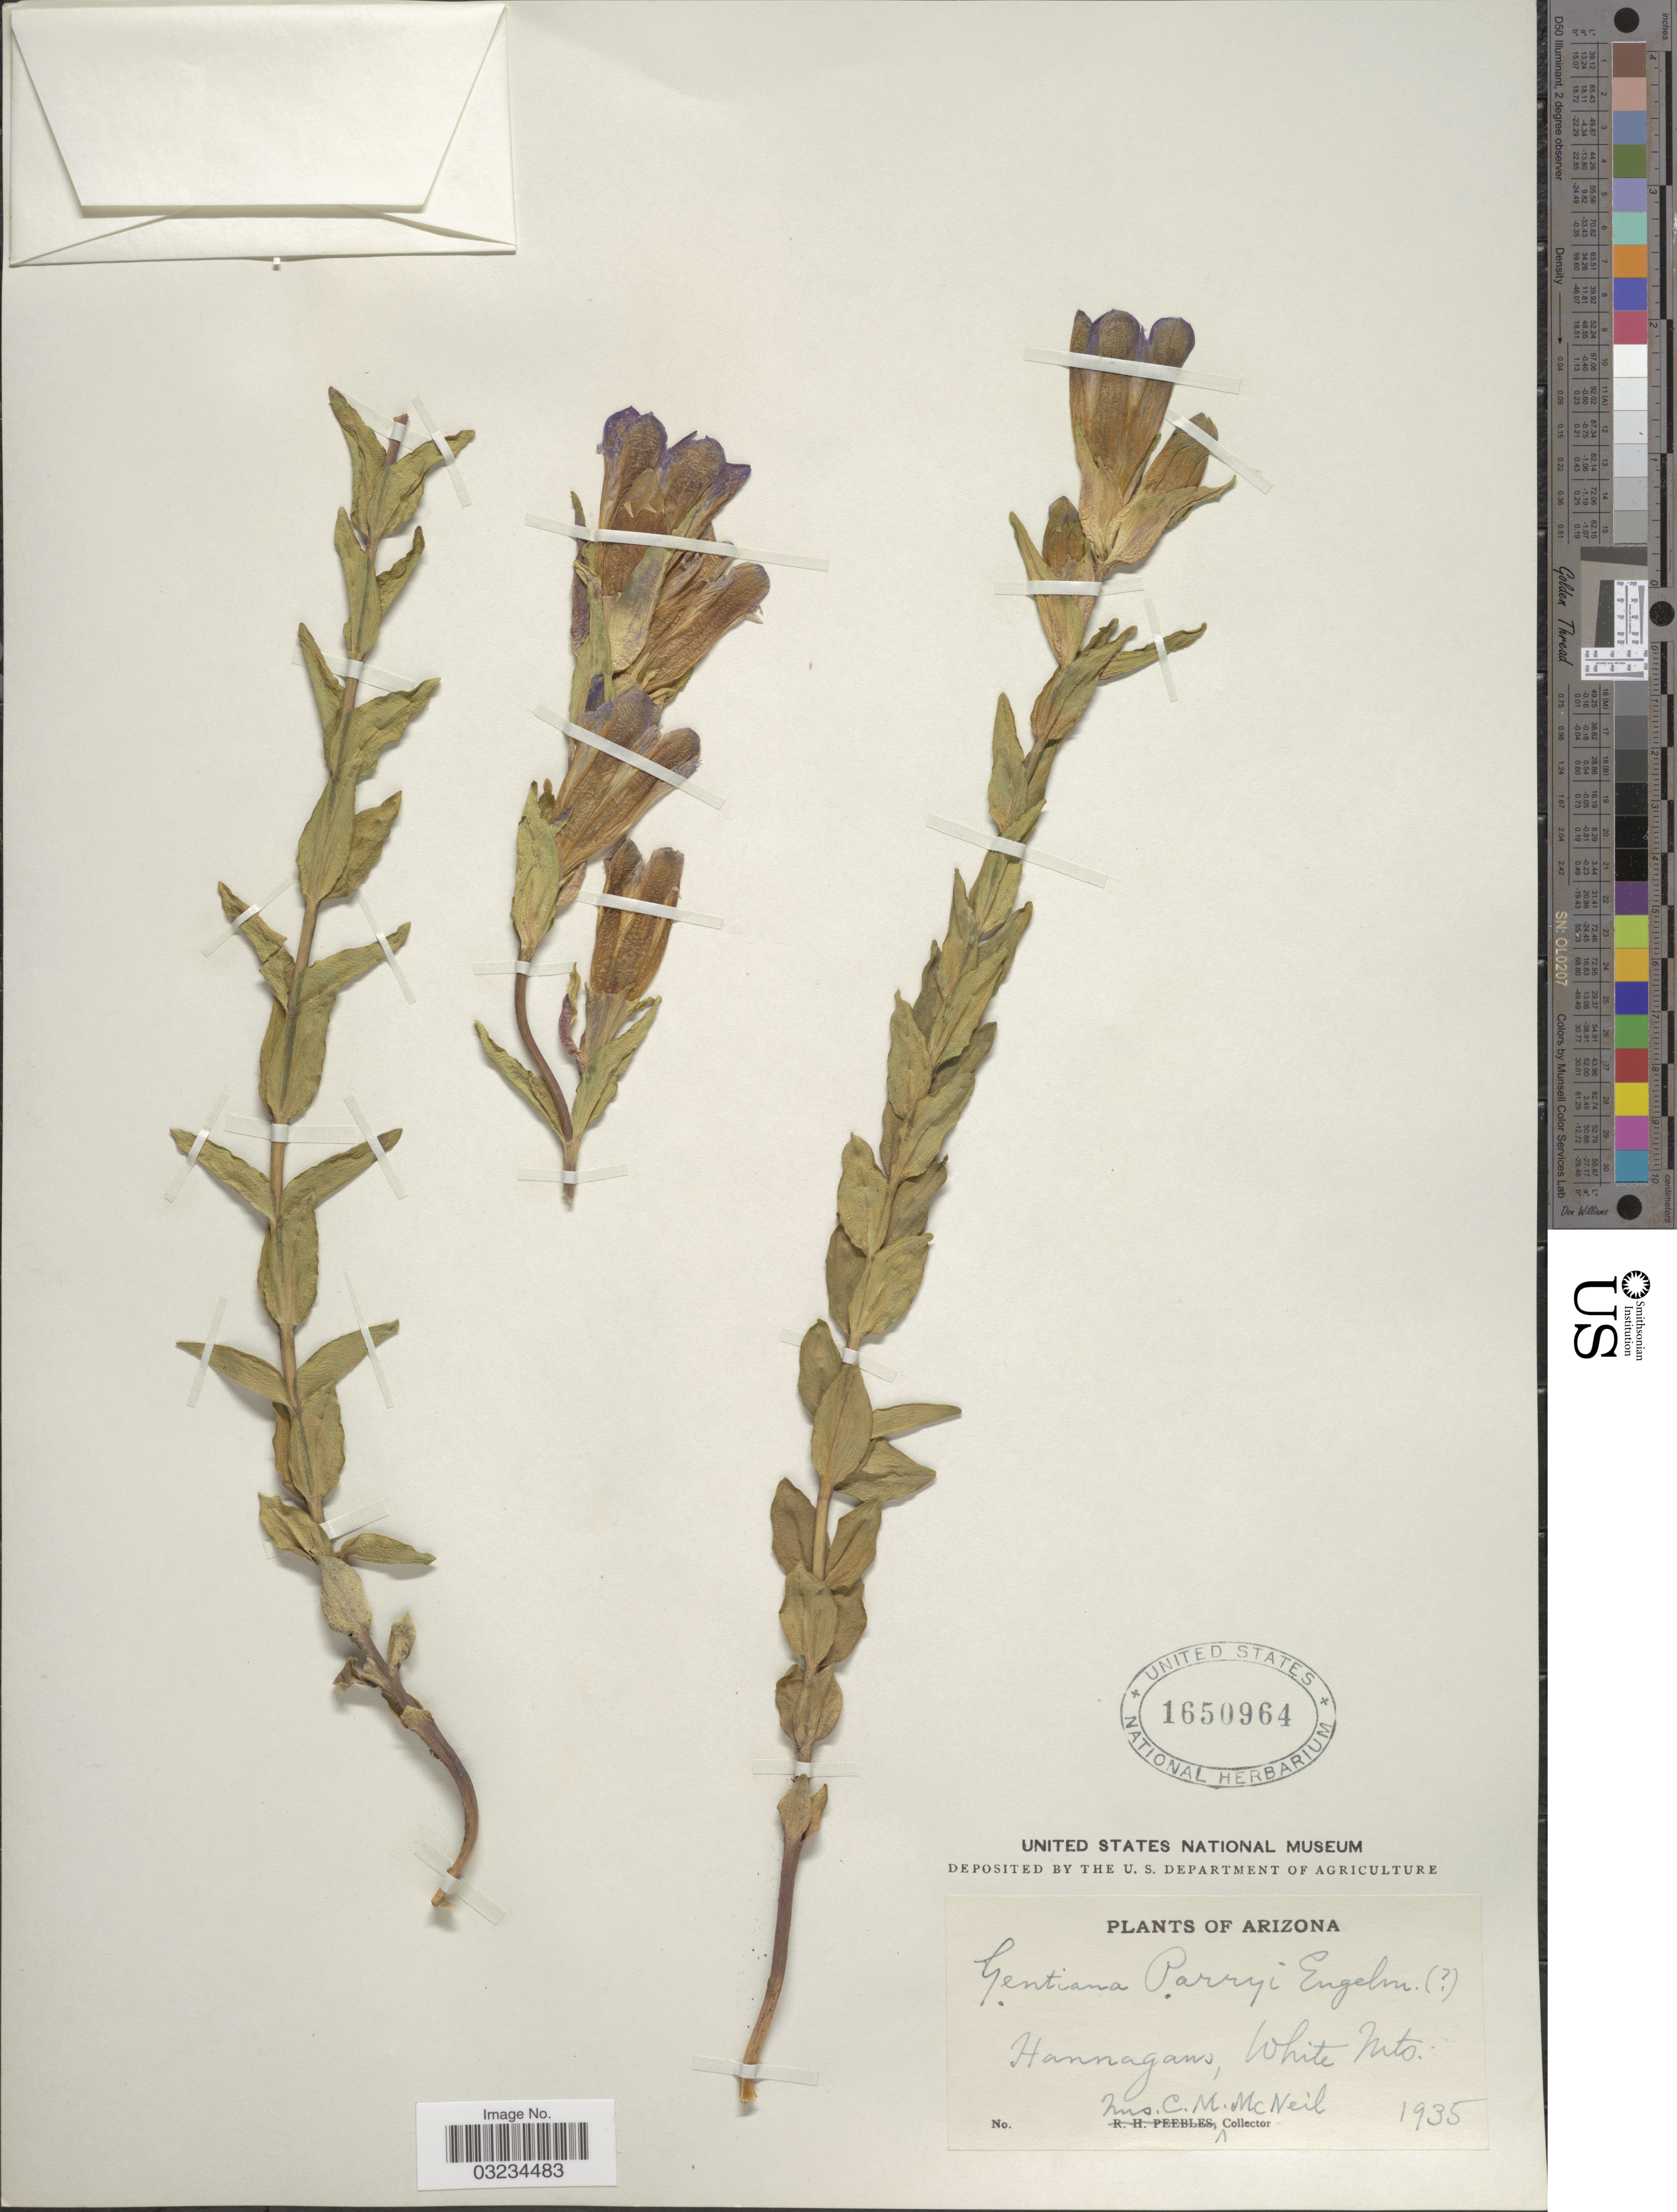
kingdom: Plantae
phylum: Tracheophyta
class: Magnoliopsida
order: Gentianales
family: Gentianaceae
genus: Gentiana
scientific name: Gentiana parryi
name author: Engelm.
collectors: C. McNeil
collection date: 1935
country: United States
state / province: Arizona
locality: Hannagans, White Mts.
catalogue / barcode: US 1650964